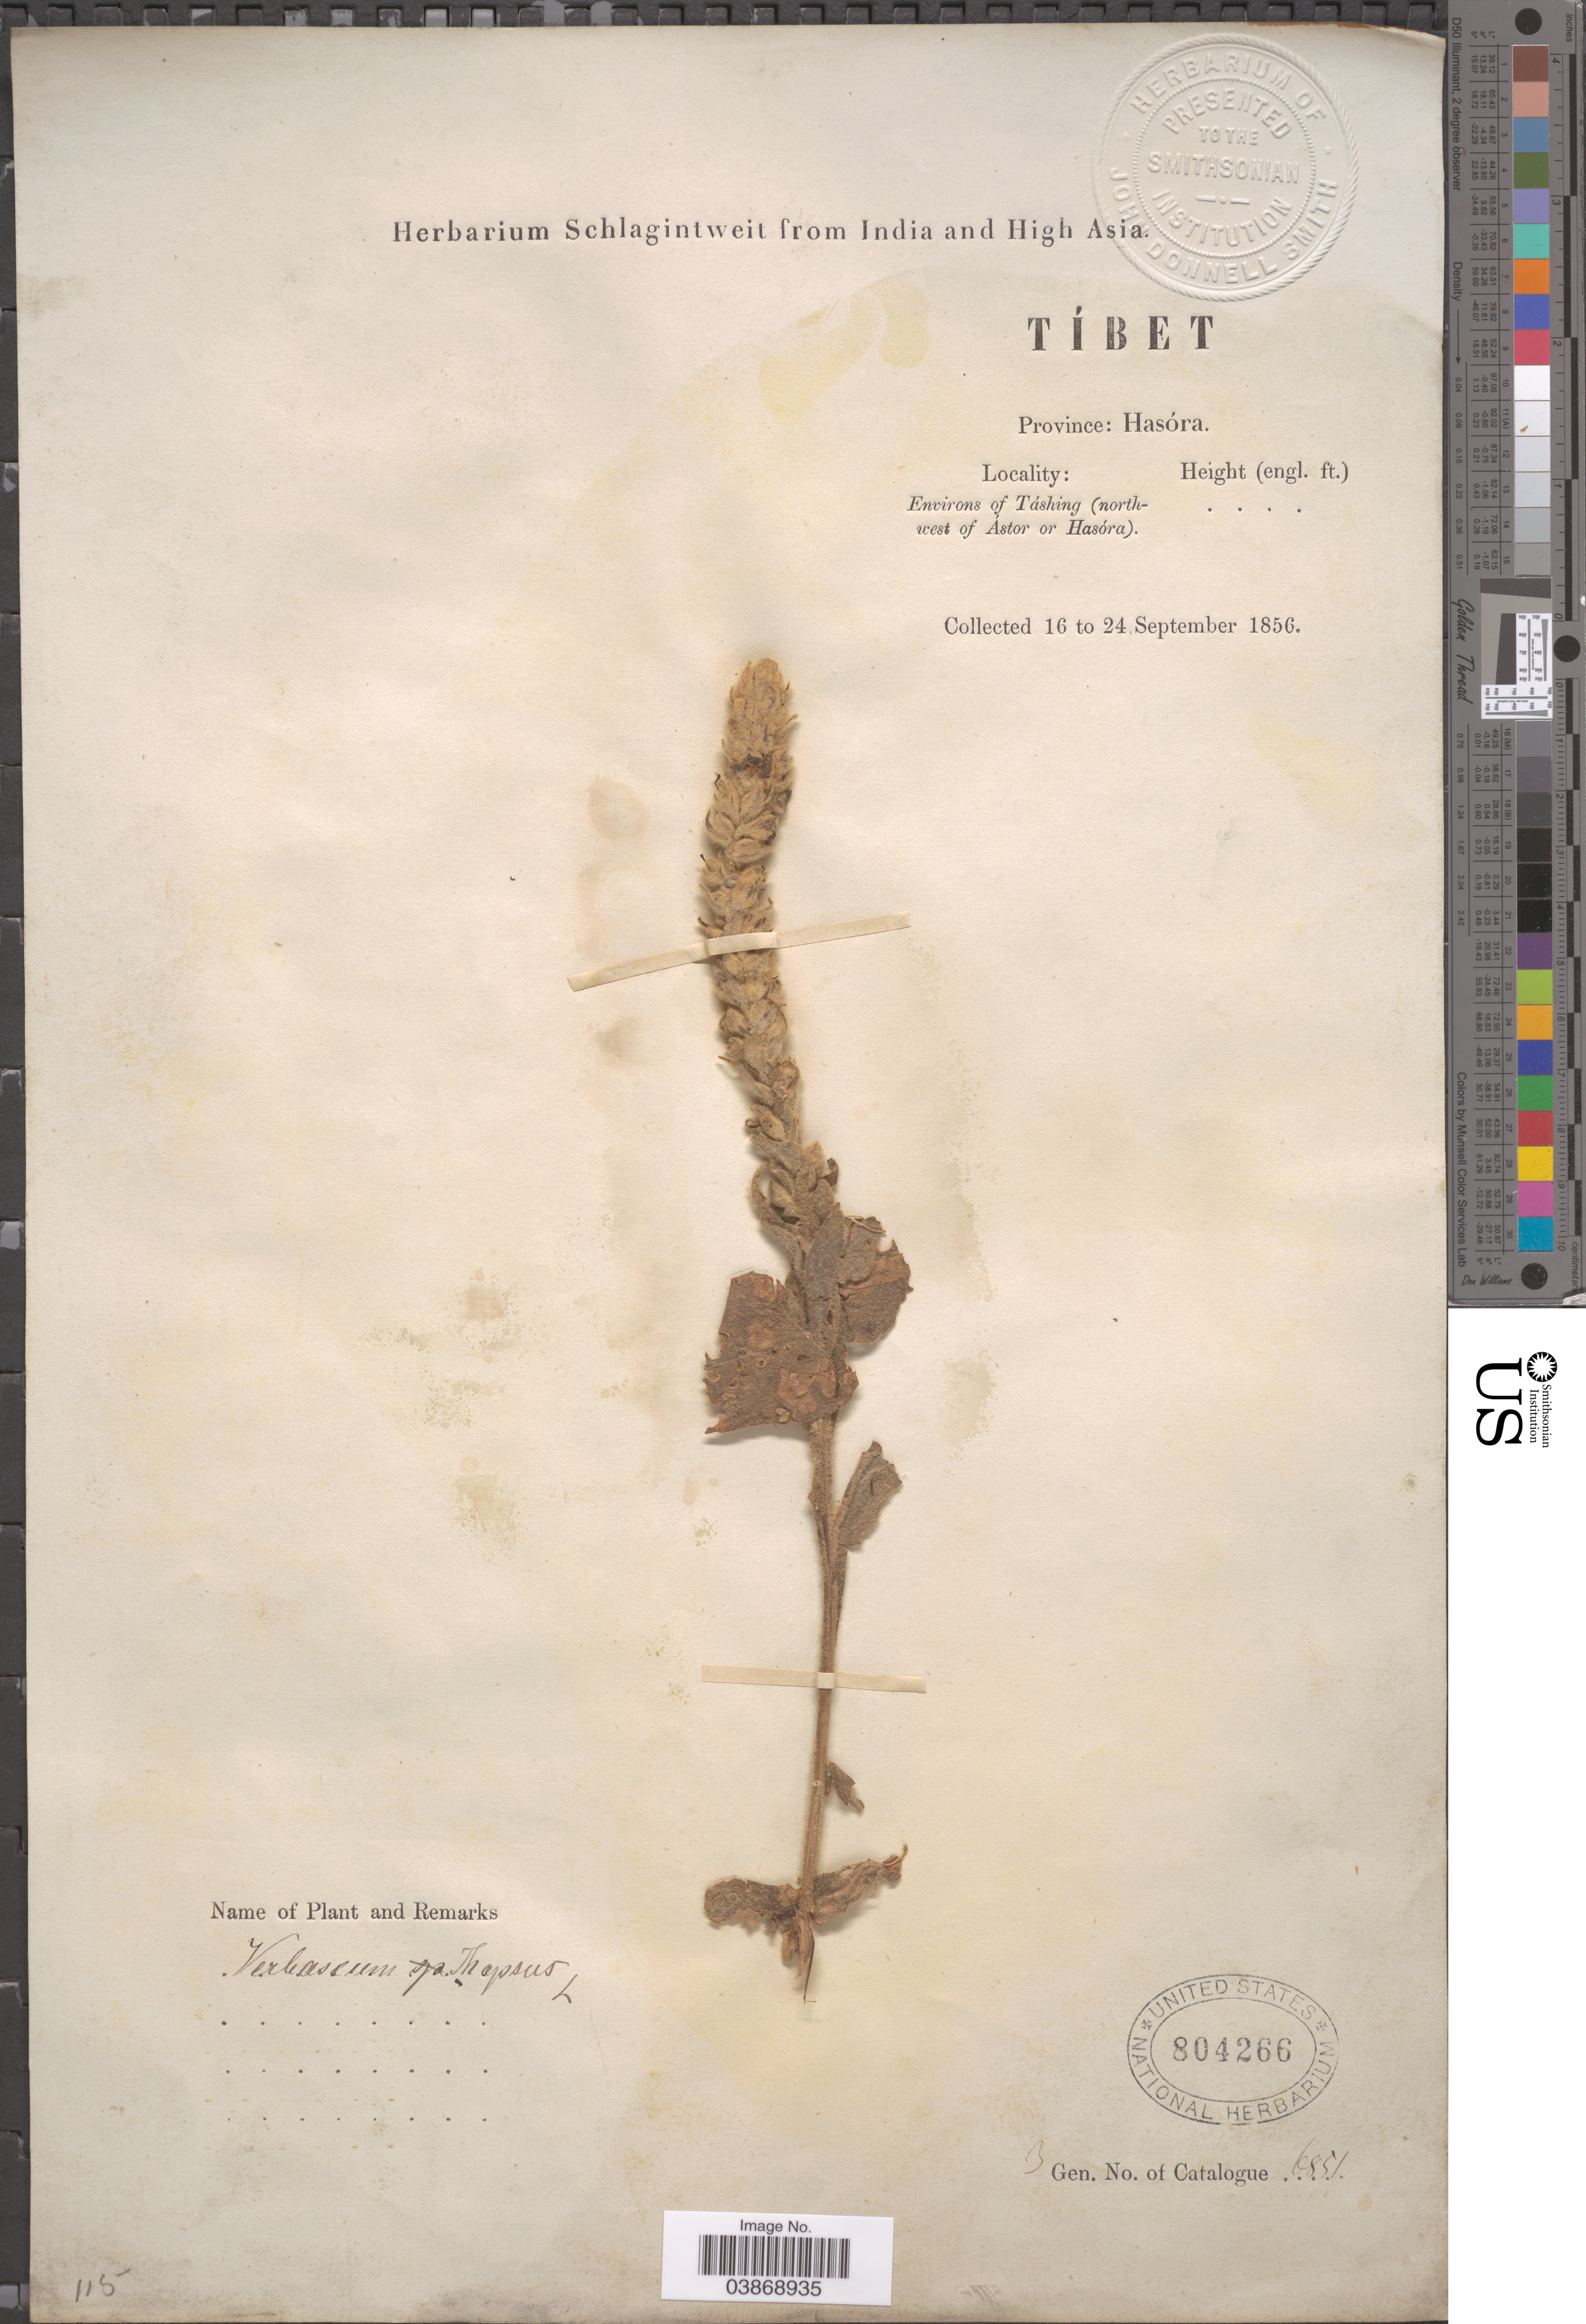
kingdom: Plantae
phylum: Tracheophyta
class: Magnoliopsida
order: Lamiales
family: Scrophulariaceae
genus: Verbascum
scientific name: Verbascum thapsus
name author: L.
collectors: ex herb. Schlagintweit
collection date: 1856-09-16/1856-09-24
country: China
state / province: Xizang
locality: Tíbet. Province: Hasóra. Environs of Táshing (north-west of Astor or Hasóra).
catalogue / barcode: US 804266